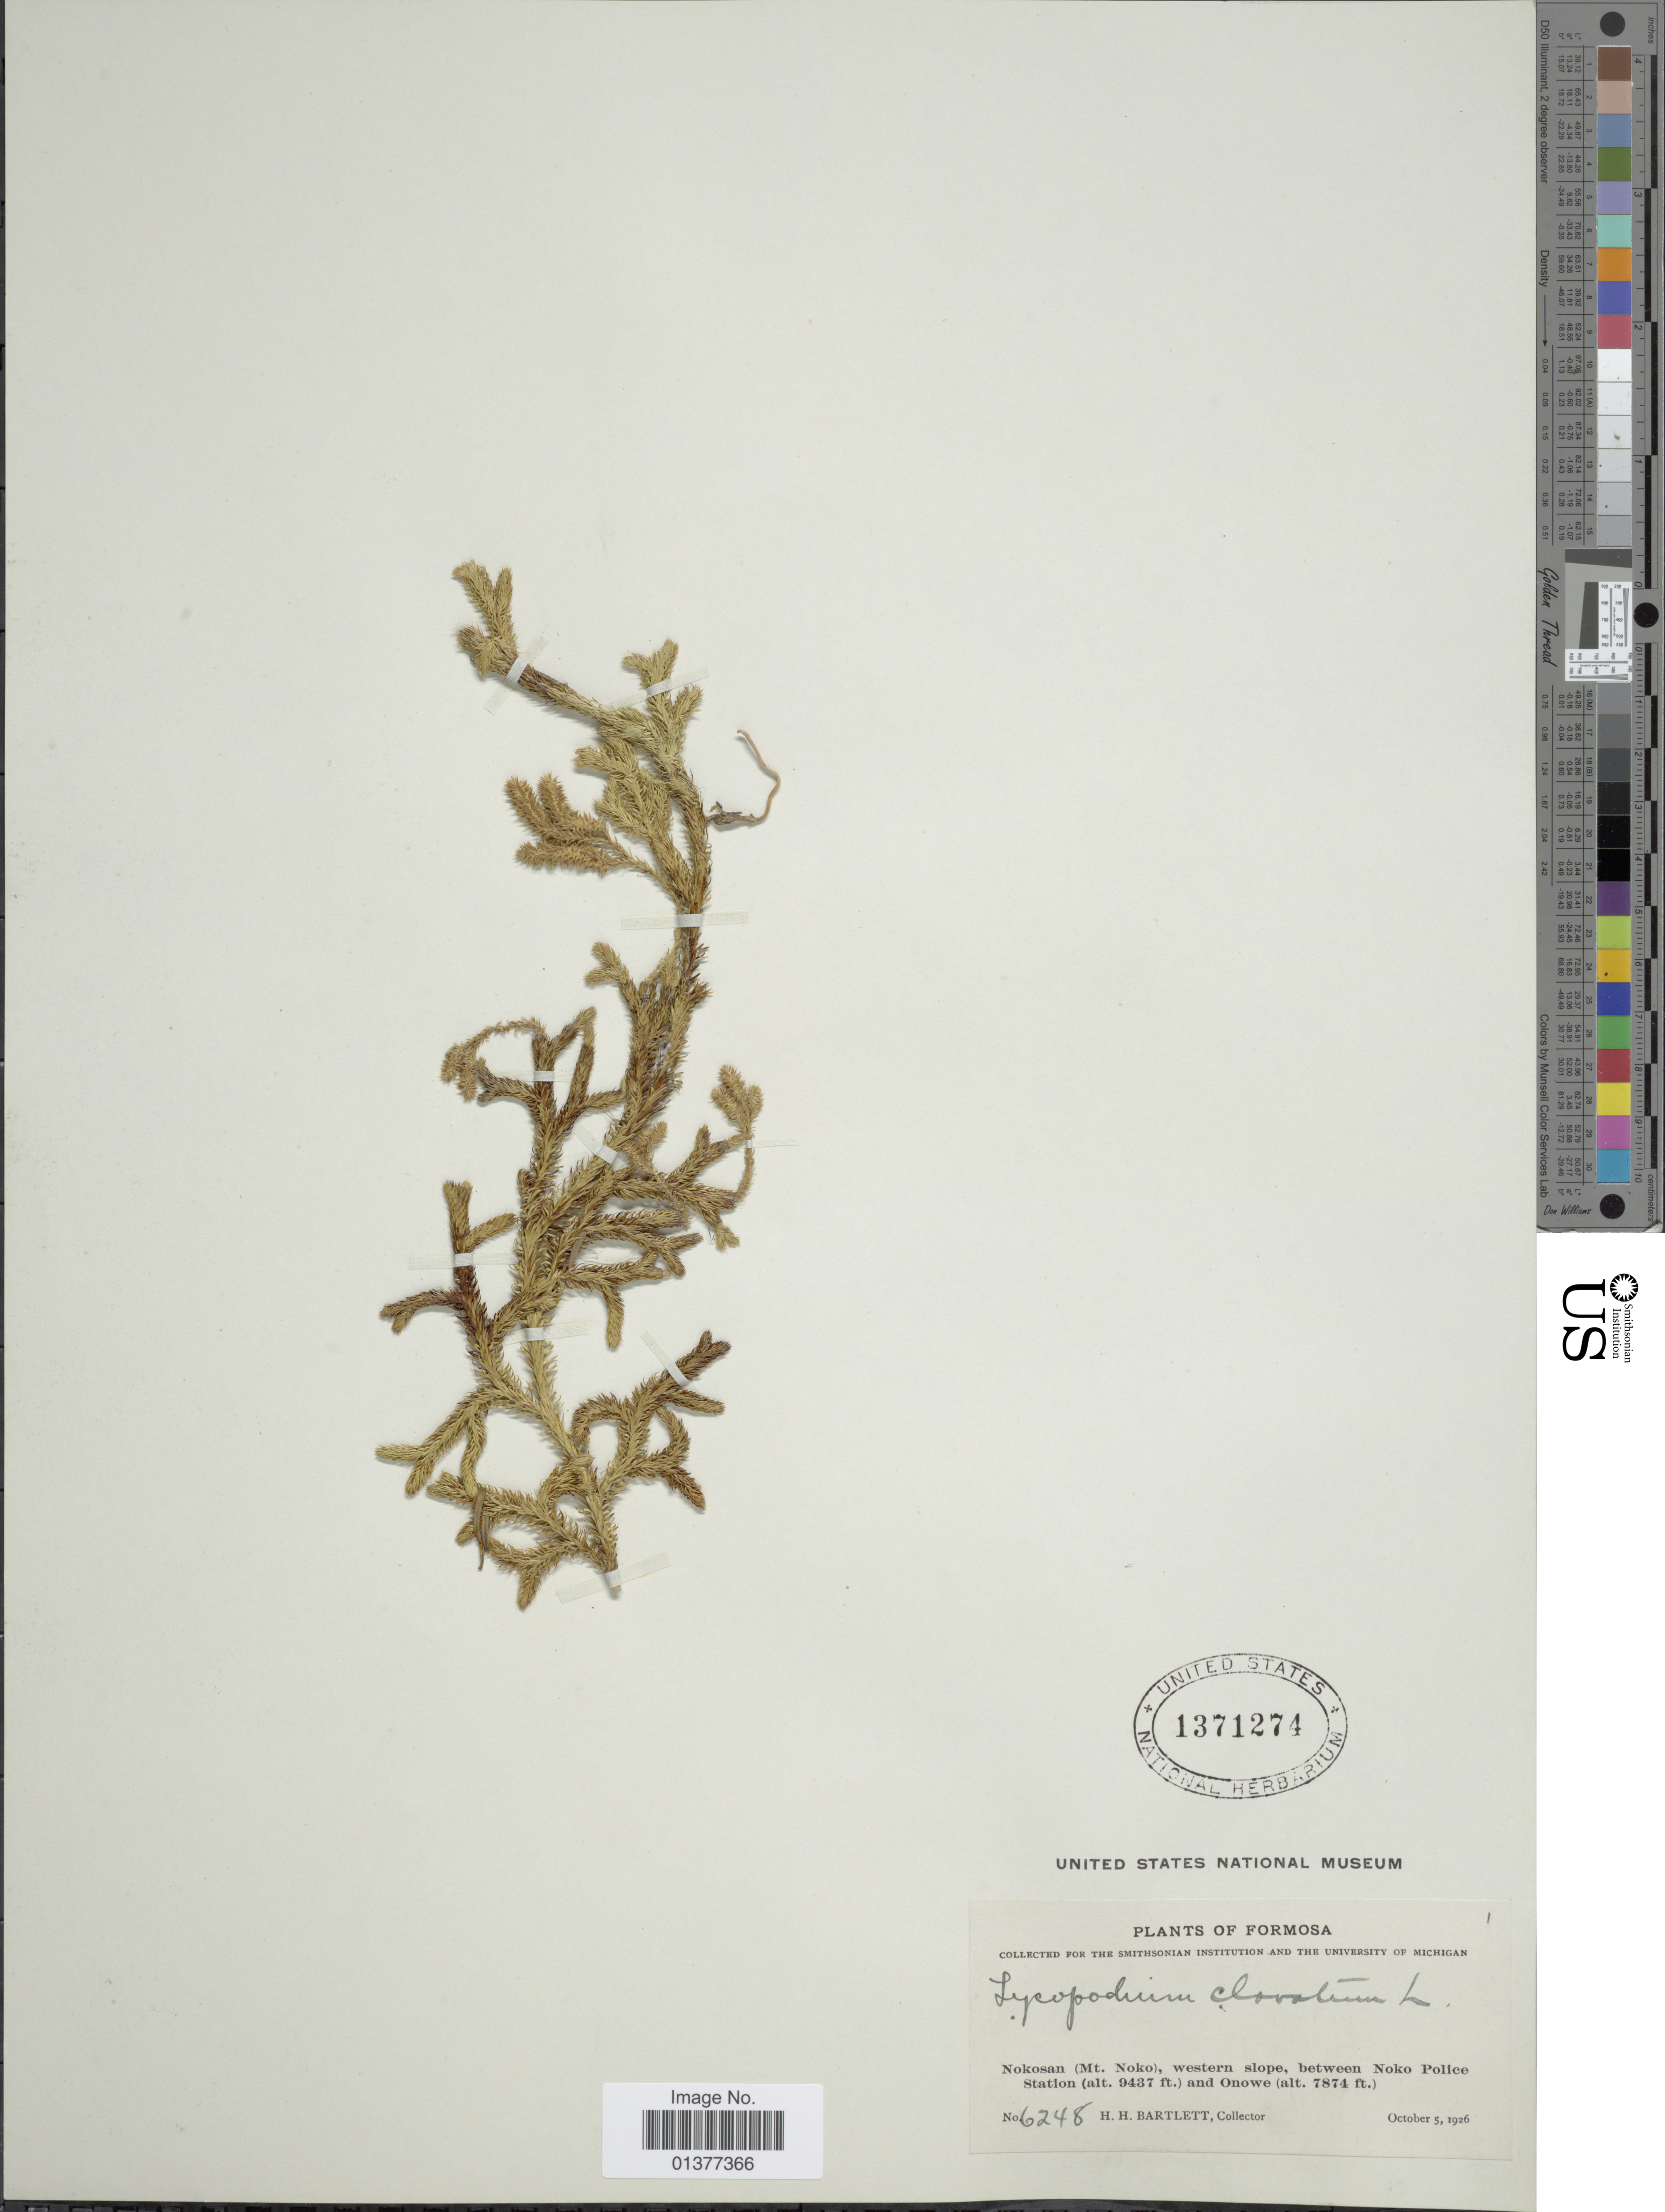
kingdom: Plantae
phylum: Tracheophyta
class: Lycopodiopsida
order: Lycopodiales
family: Lycopodiaceae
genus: Lycopodium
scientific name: Lycopodium clavatum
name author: L.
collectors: H. H. Bartlett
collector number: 6248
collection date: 1926-10-05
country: Taiwan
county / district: Hualien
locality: Nokosan(Mt. Noko), western slope, between Noko Police Station and Onowe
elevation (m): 2400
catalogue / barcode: US 1371274